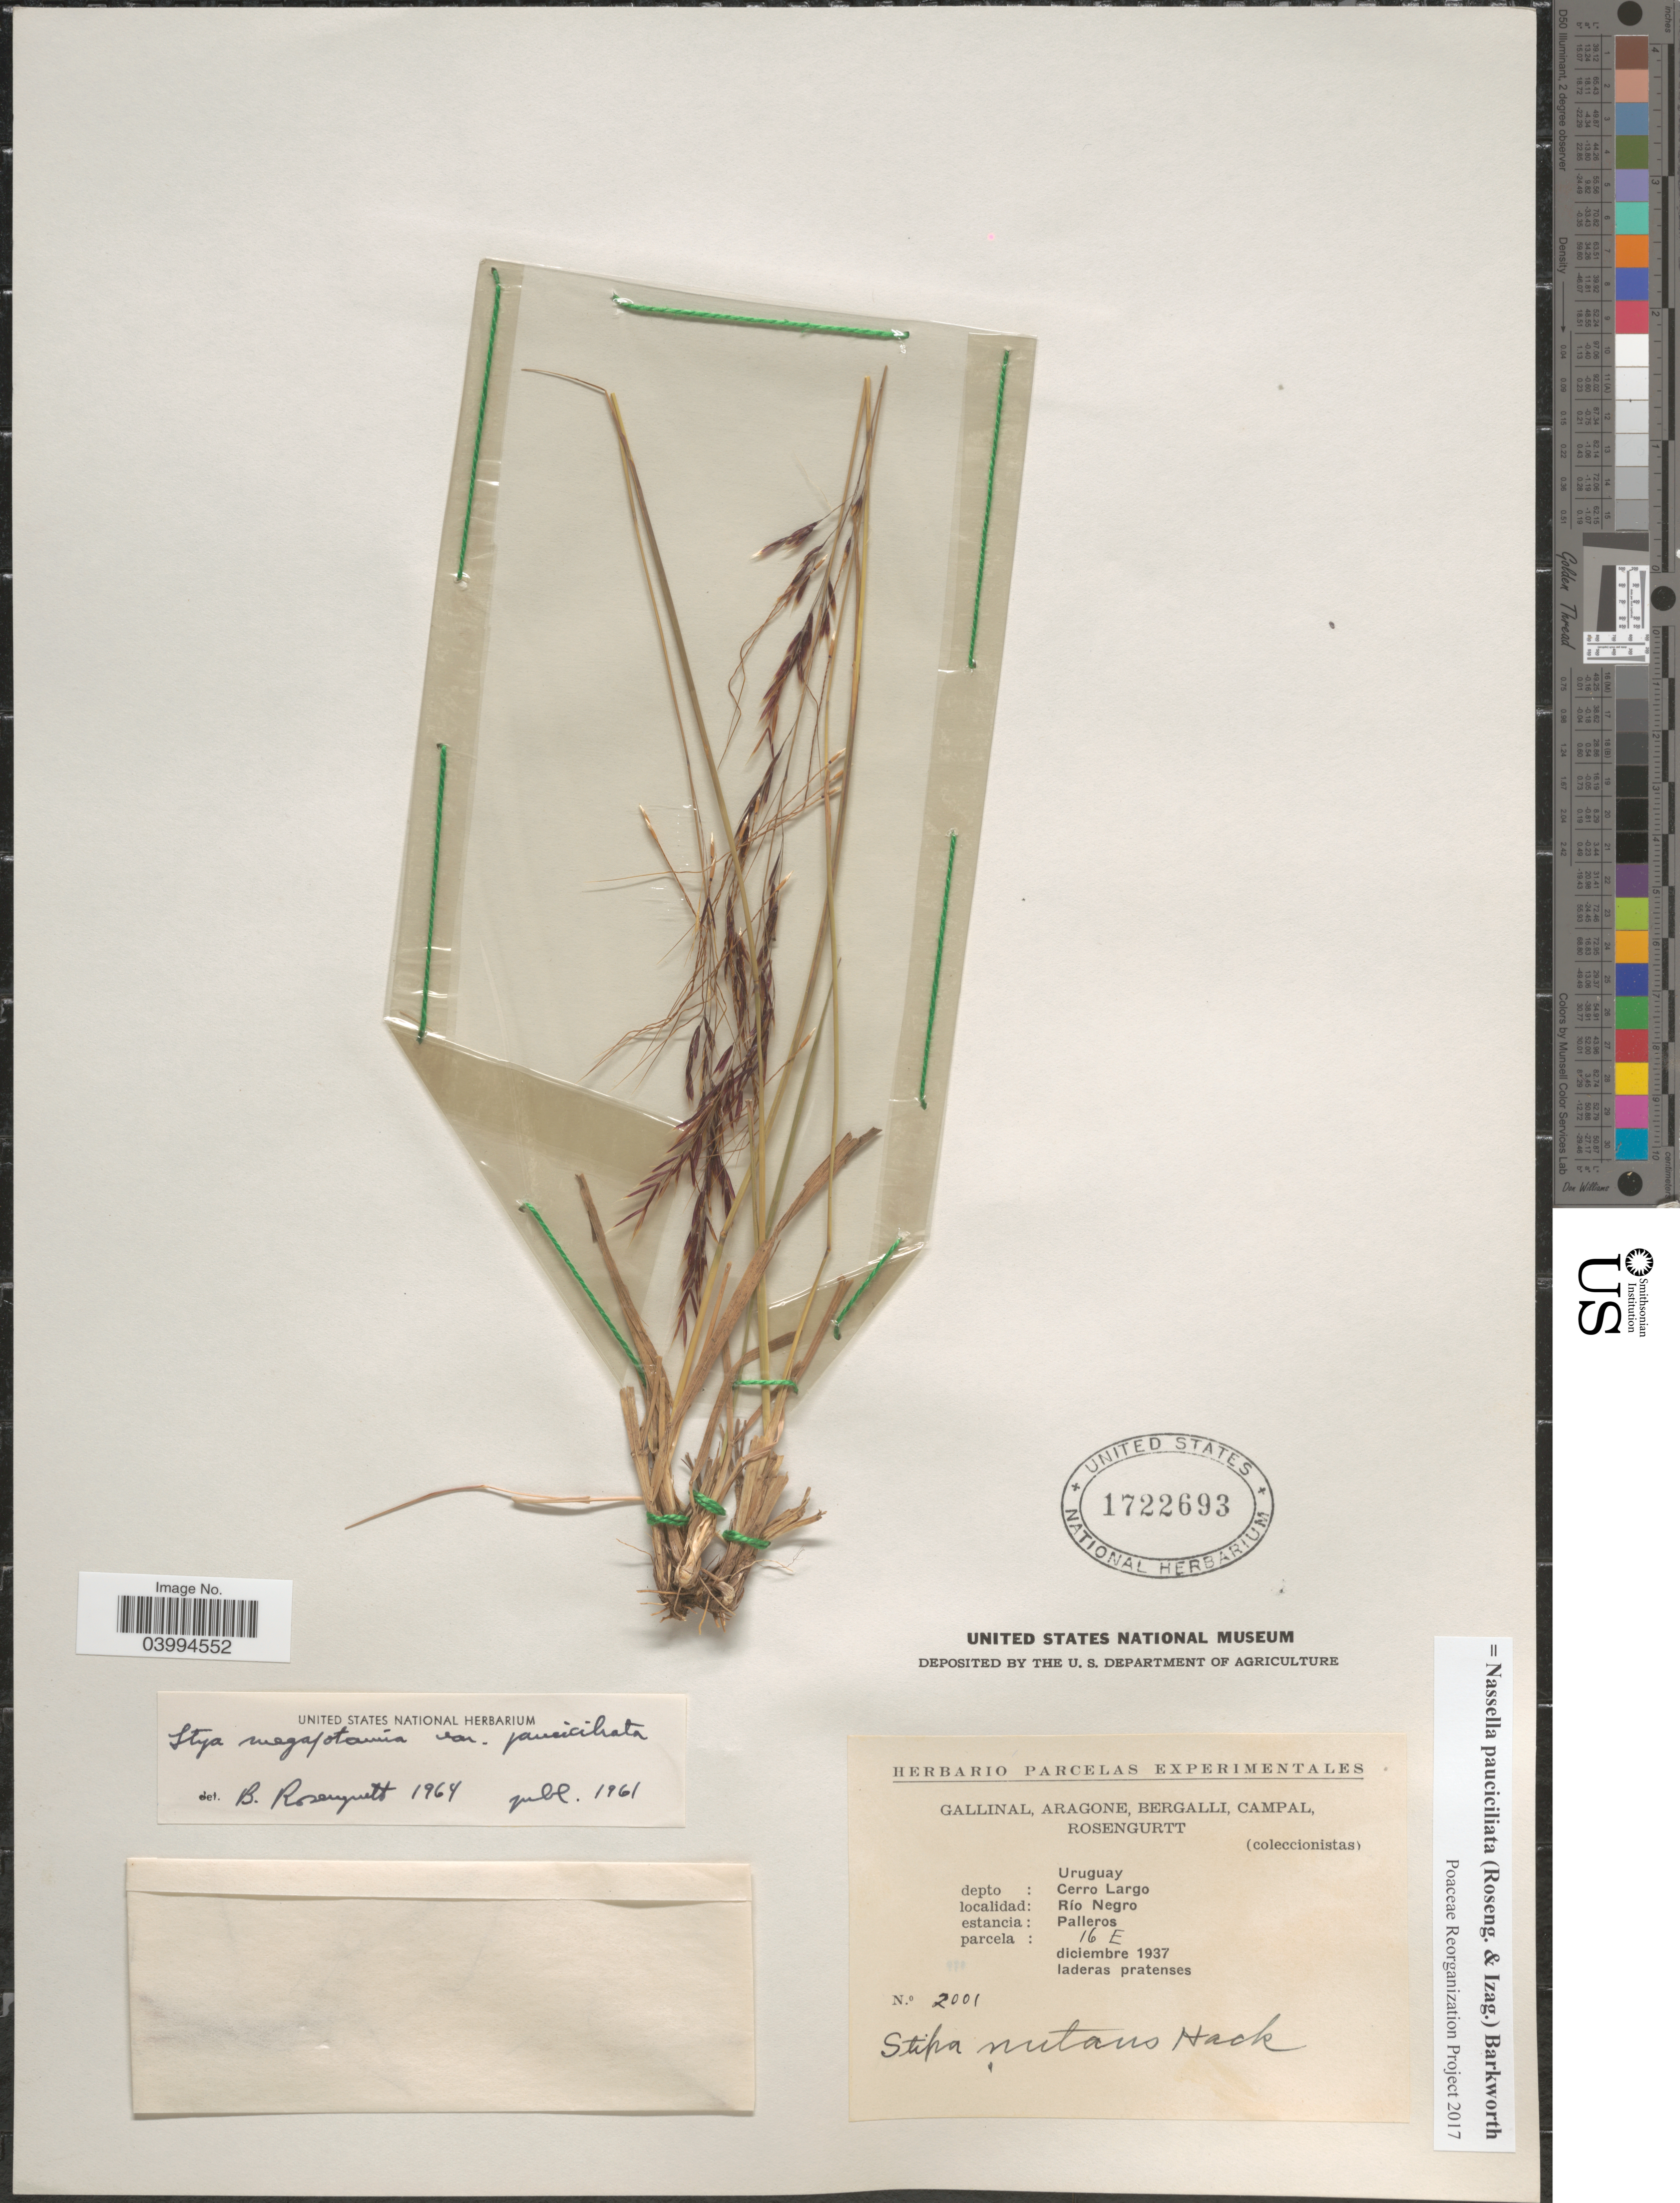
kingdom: Plantae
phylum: Tracheophyta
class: Liliopsida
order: Poales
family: Poaceae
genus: Nassella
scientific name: Nassella pauciciliata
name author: (Roseng. & Izag.) Barkworth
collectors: -. Gallinal, -- Aragone, -- Bergalli, -- Campal & Rosengurtt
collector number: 2001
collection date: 1937-12-16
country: Uruguay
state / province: Cerro Largo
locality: Depto: Cerro Largo. Río Negro. Estancia: Palleros.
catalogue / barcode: US 1722693